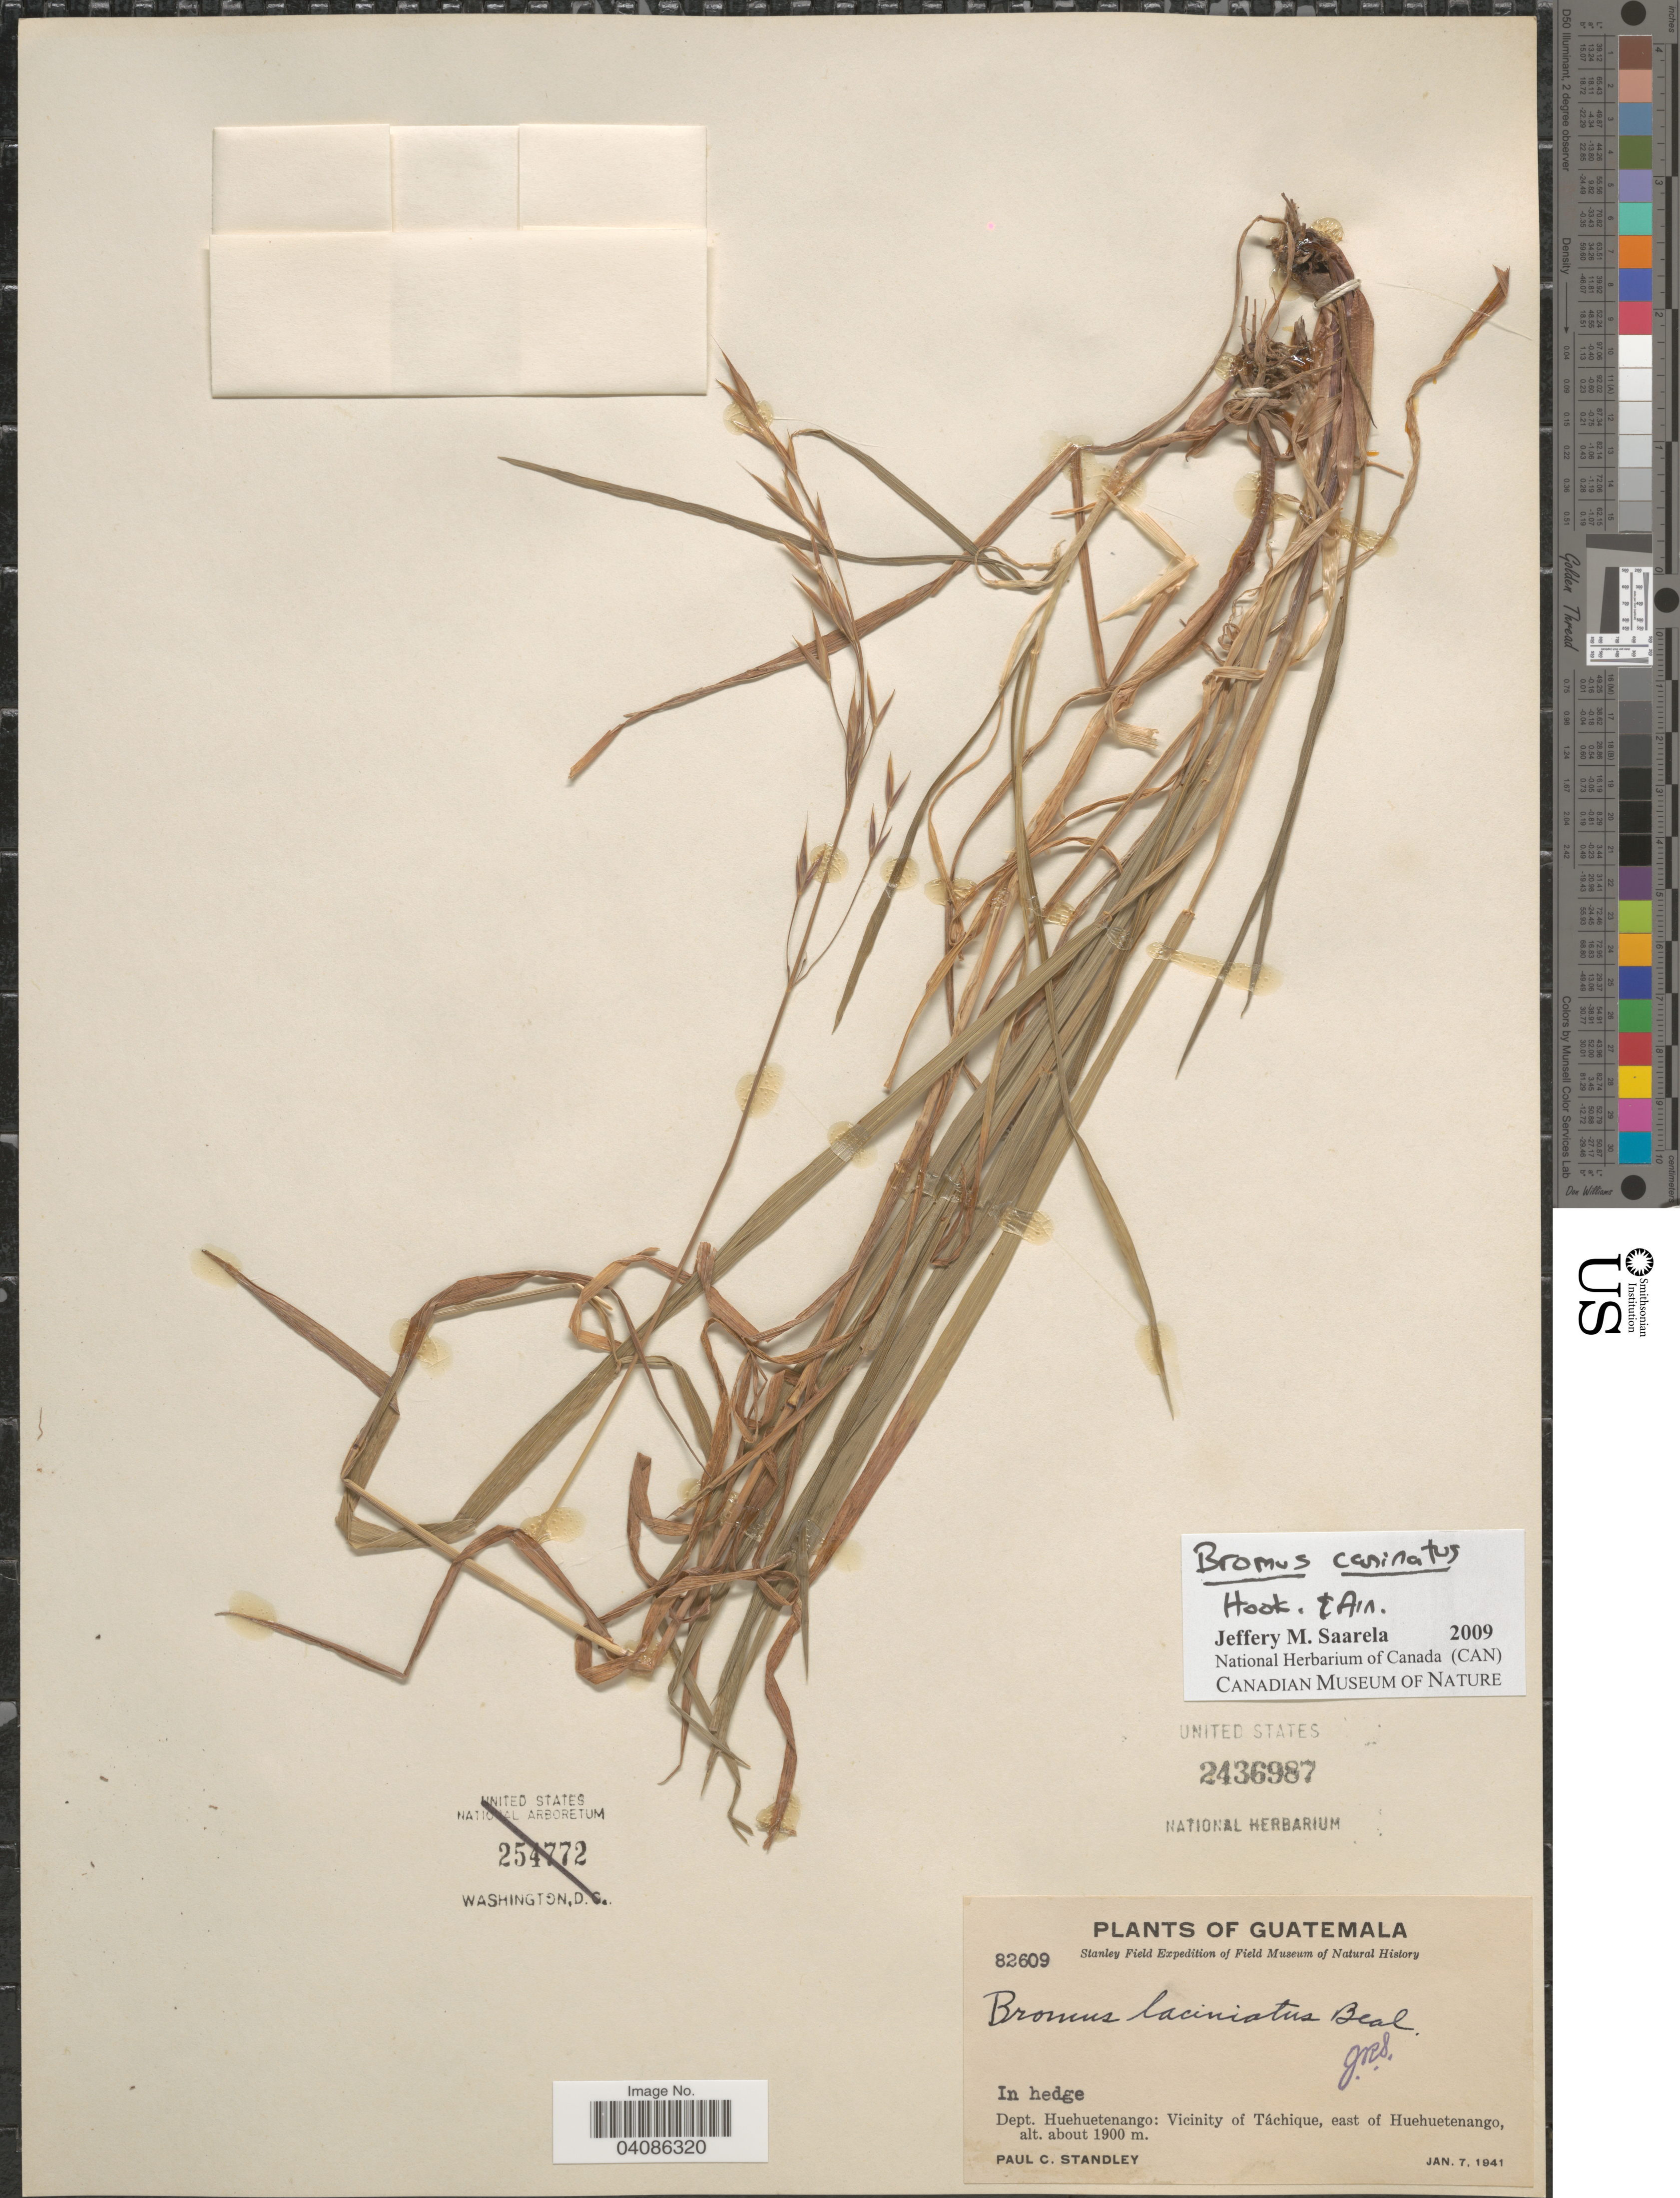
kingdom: Plantae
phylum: Tracheophyta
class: Liliopsida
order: Poales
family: Poaceae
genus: Bromus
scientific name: Bromus carinatus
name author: Hook. & Arn.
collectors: P. C. Standley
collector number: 82609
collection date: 1941-01-07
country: Guatemala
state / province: Huehuetenango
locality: Stanley Field Expedition of Field Museum of Natural History. In hedge. Dept. Huehuetenango: Vicinity of Táchique, east of Huehuetenango.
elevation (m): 1900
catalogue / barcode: US 2436987